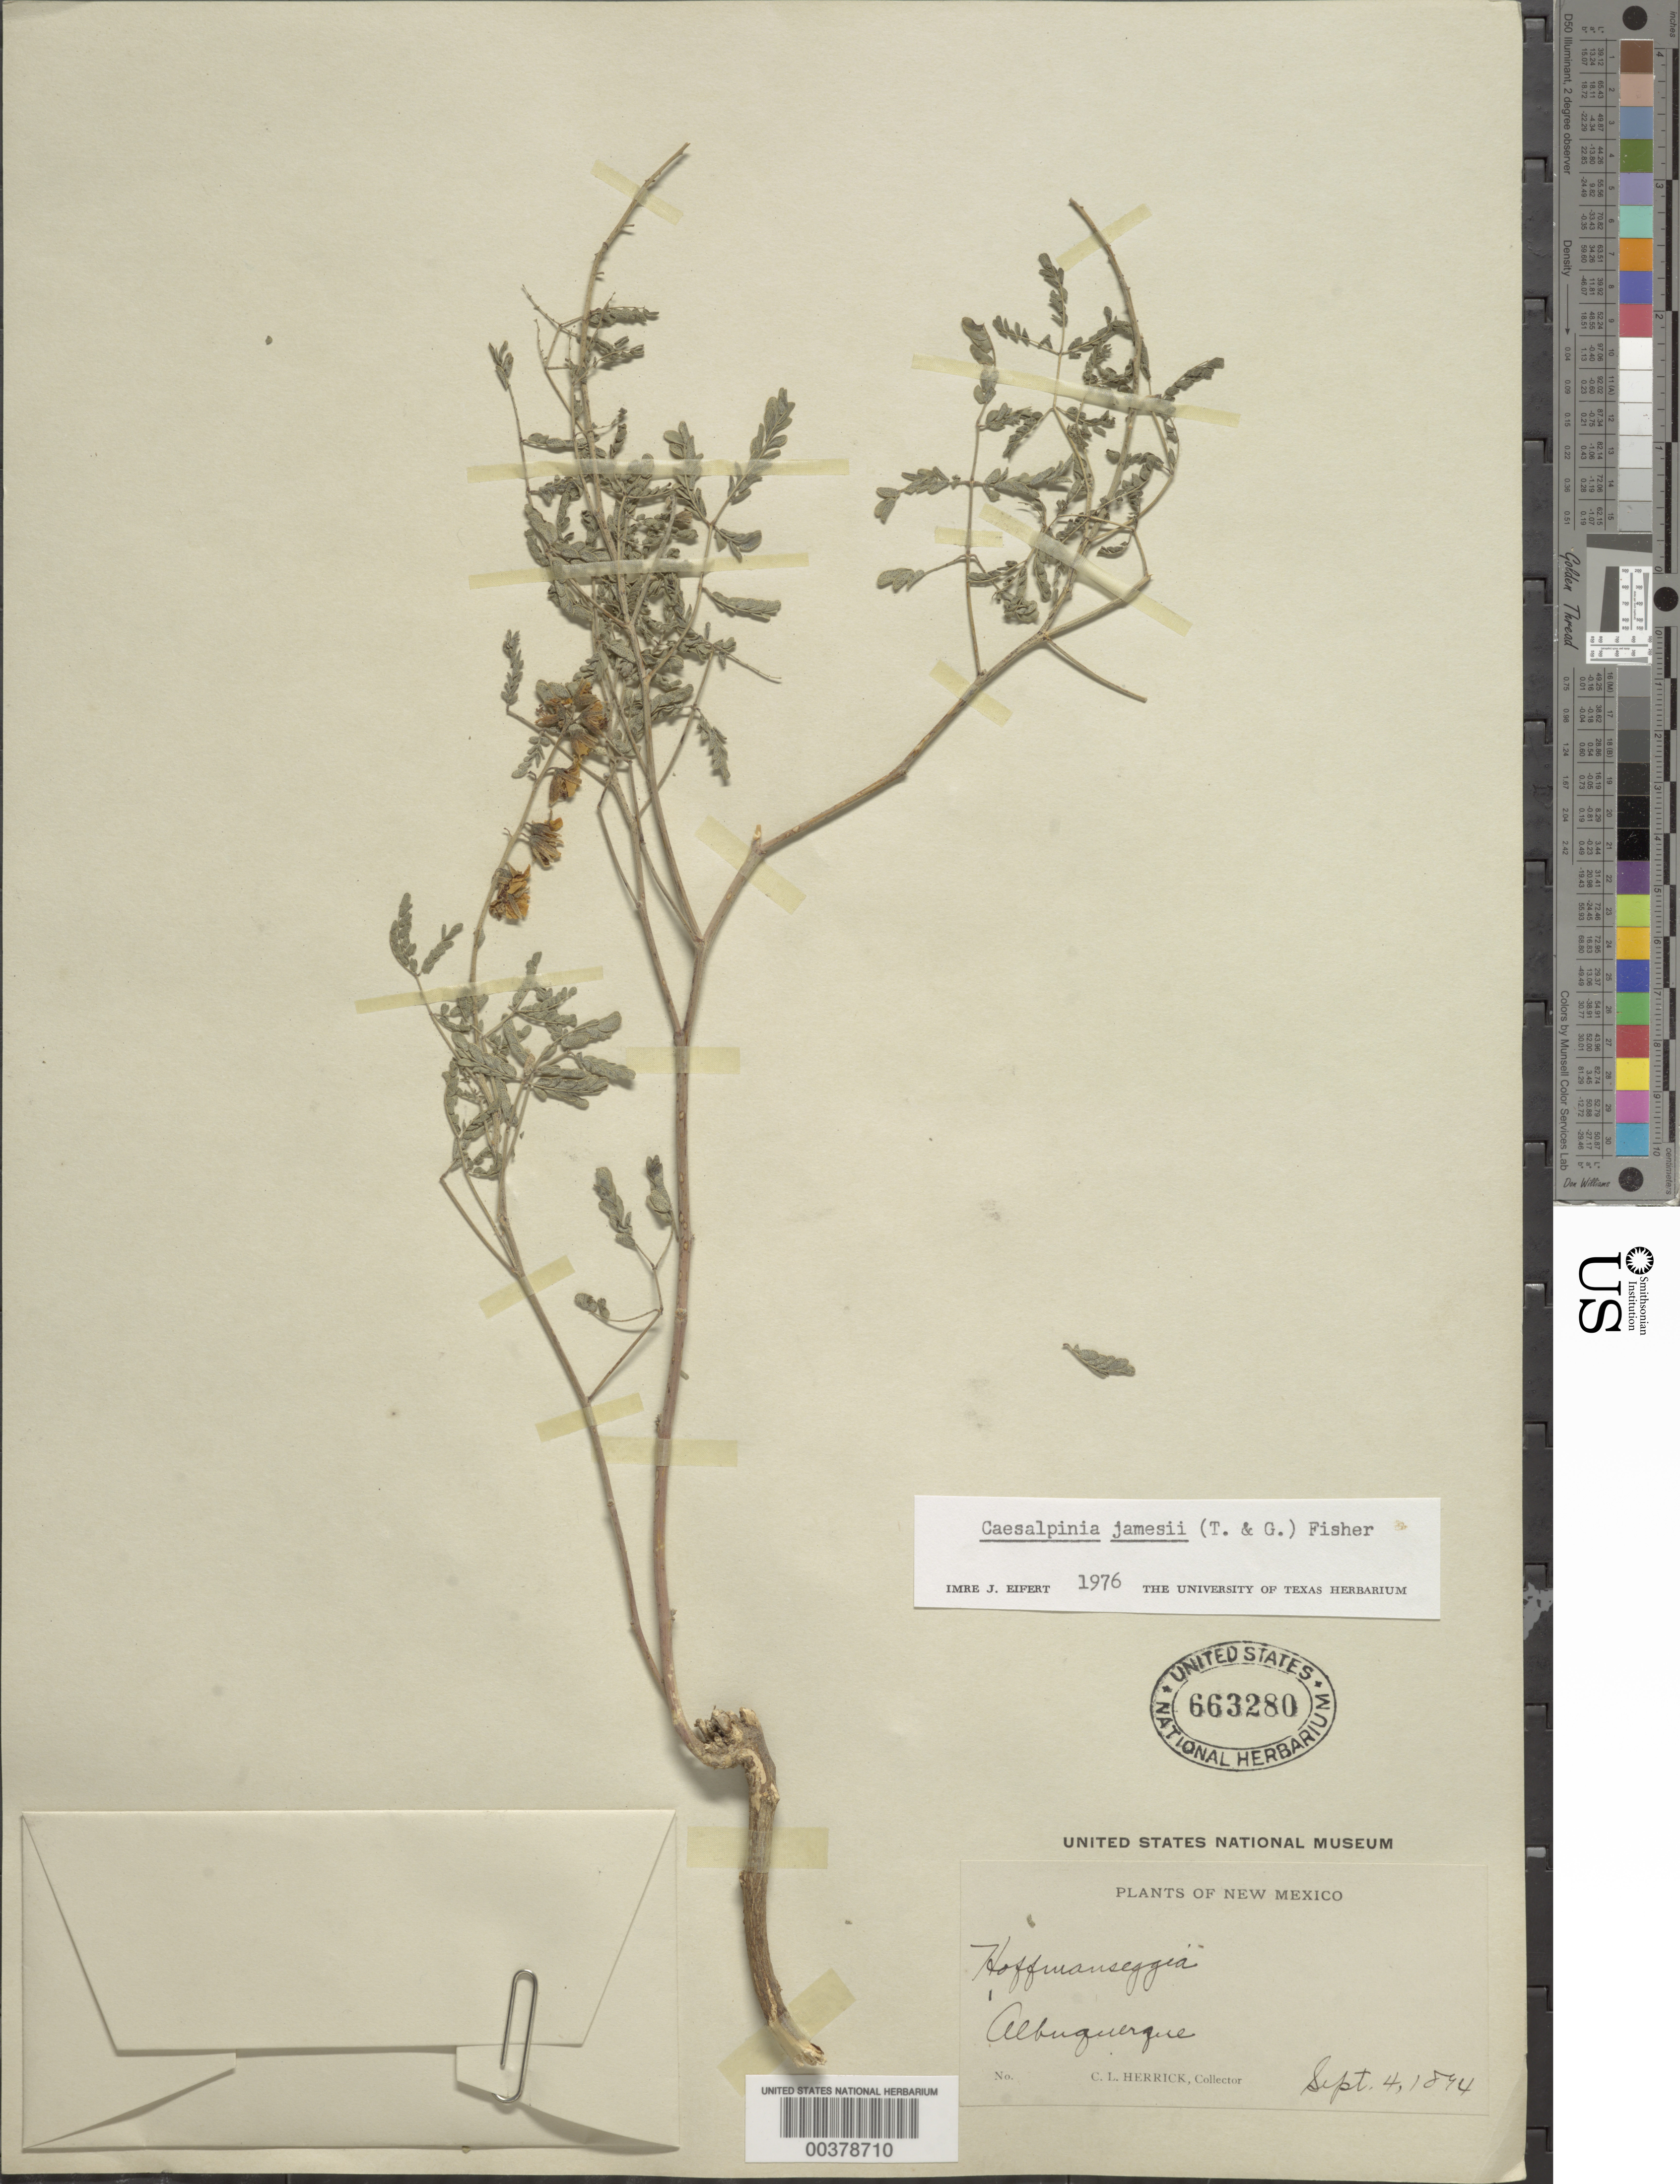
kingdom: Plantae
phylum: Tracheophyta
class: Magnoliopsida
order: Fabales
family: Fabaceae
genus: Pomaria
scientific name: Pomaria jamesii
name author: (Torr. & A. Gray) Walp.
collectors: C. Herrick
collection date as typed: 04 Sep 1894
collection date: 1894-09-04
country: United States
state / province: New Mexico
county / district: Bernalillo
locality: Albuquerque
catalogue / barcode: US 663280